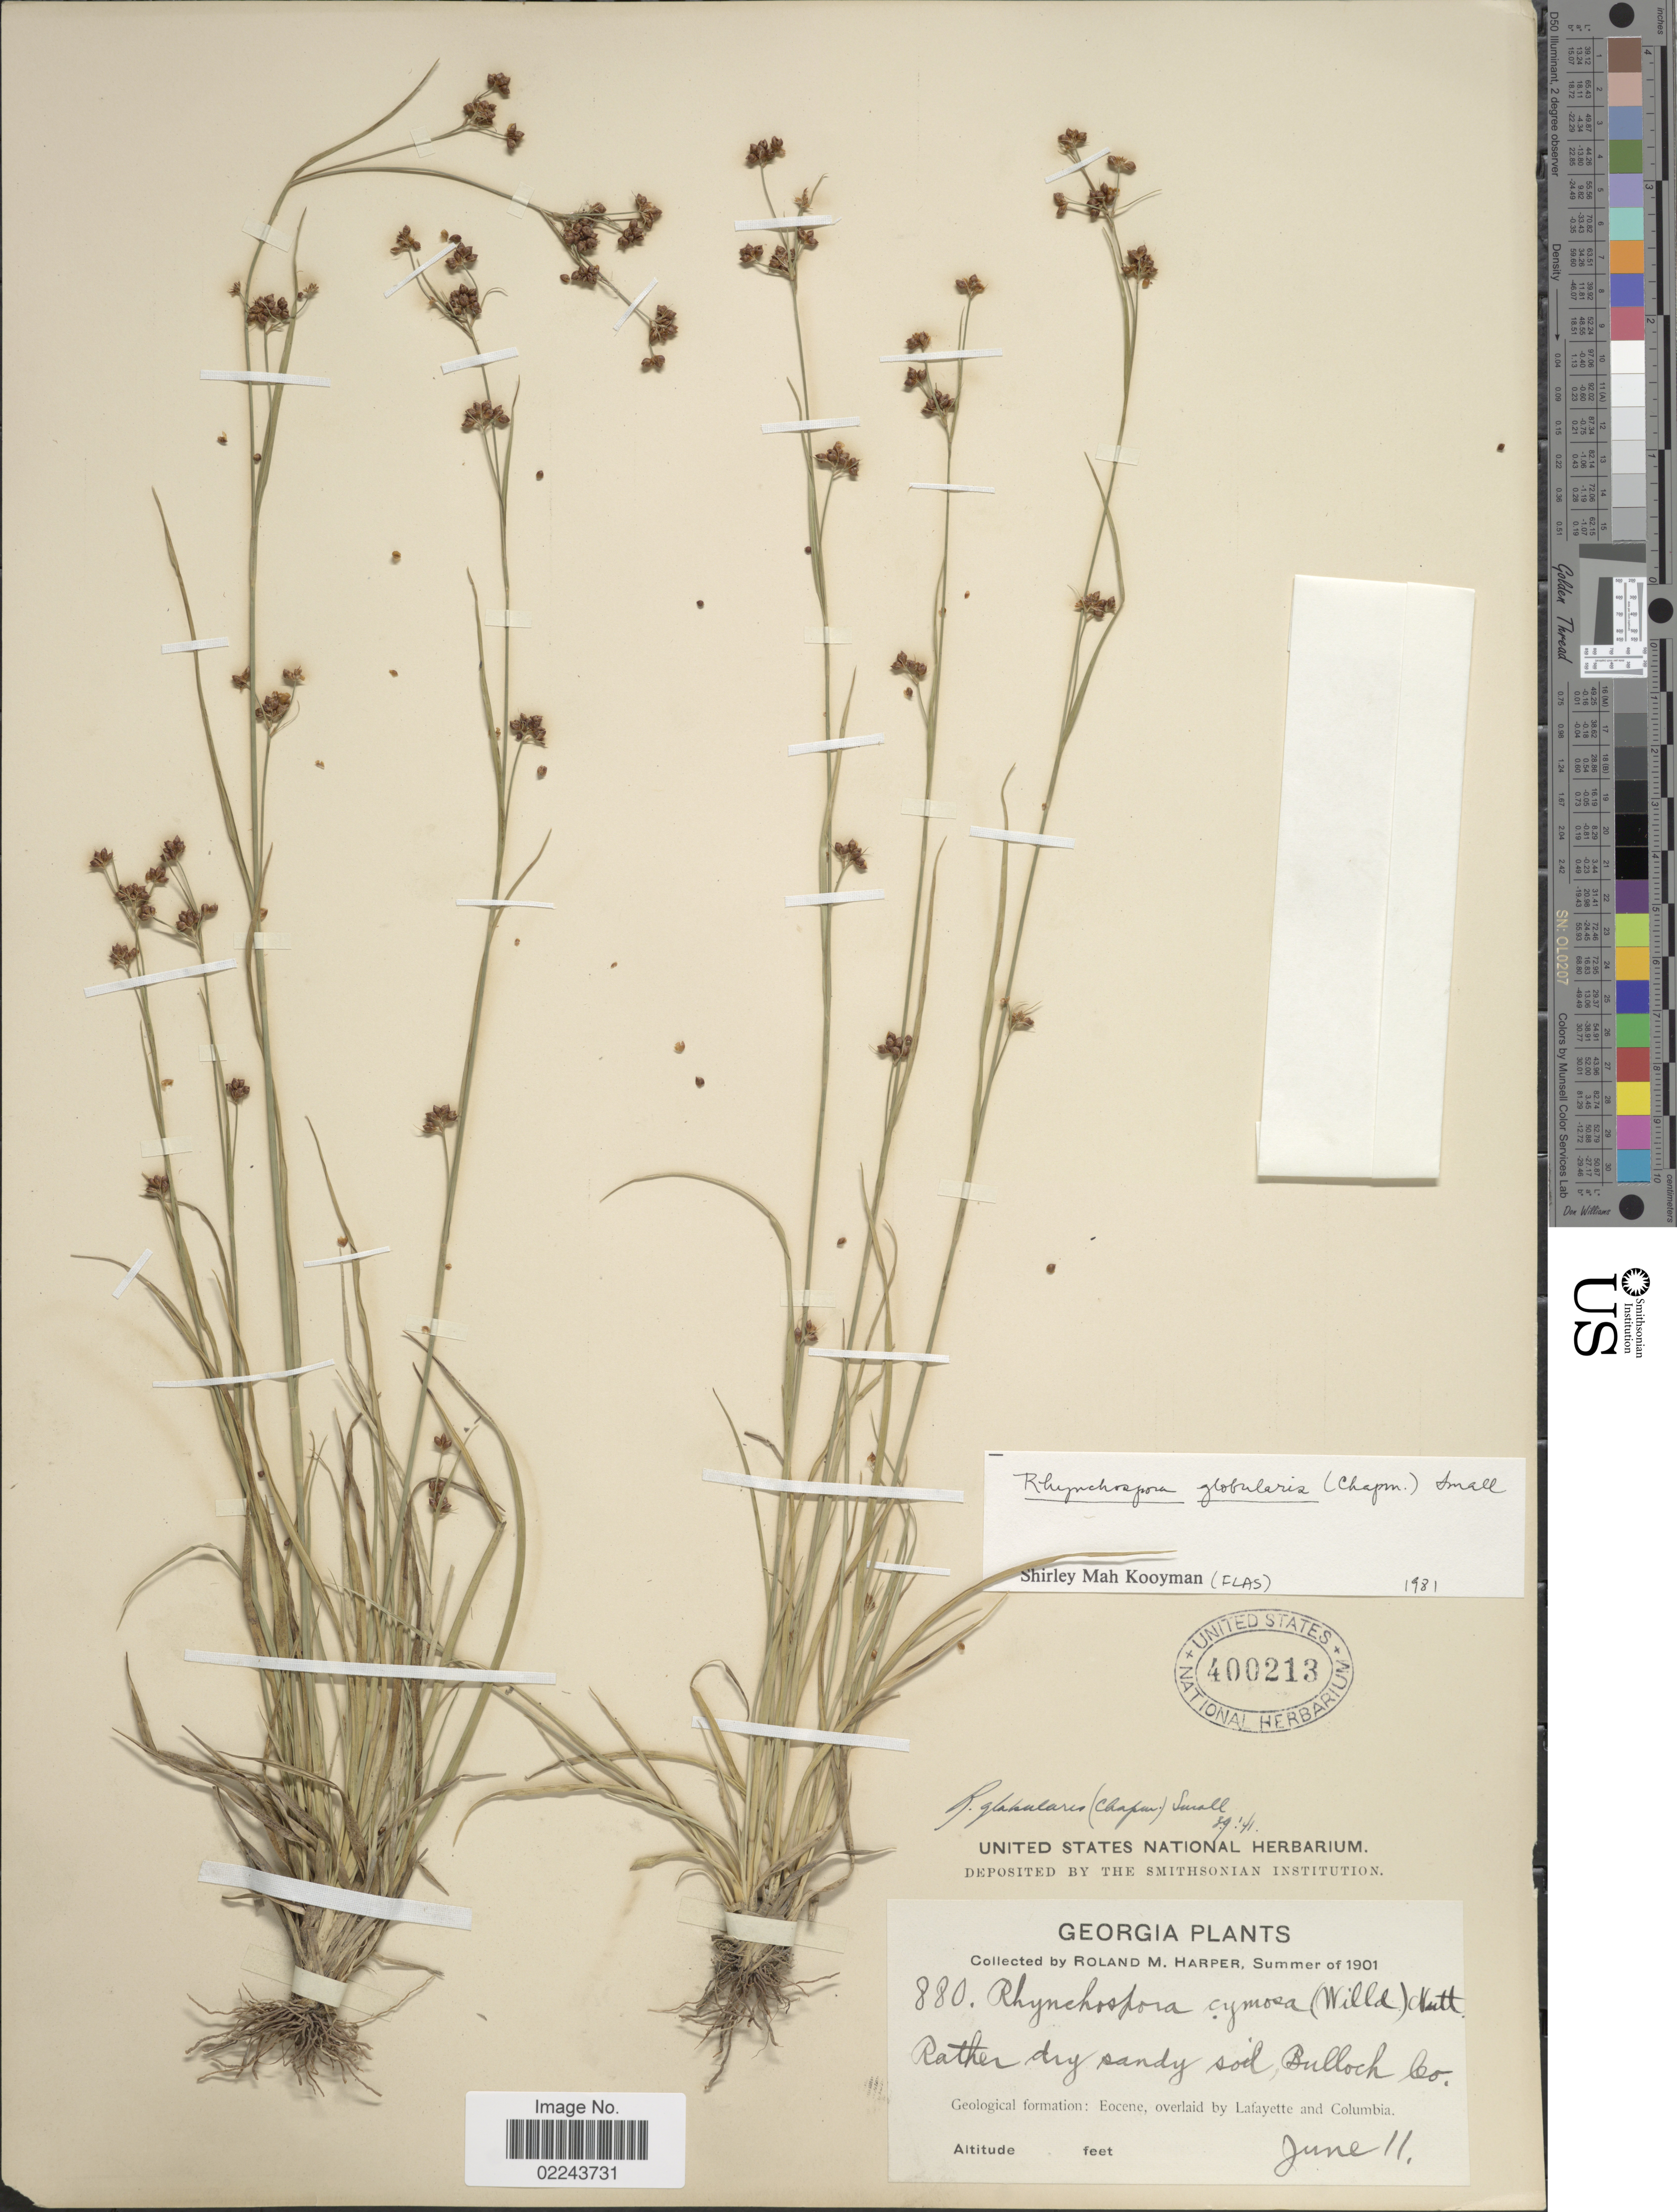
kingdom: Plantae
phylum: Tracheophyta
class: Liliopsida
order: Poales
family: Cyperaceae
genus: Rhynchospora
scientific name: Rhynchospora globularis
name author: (Chapm.) Small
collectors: R. M. Harper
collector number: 880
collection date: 1901-06-11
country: United States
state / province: Georgia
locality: Bulloch Co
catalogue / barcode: US 400213